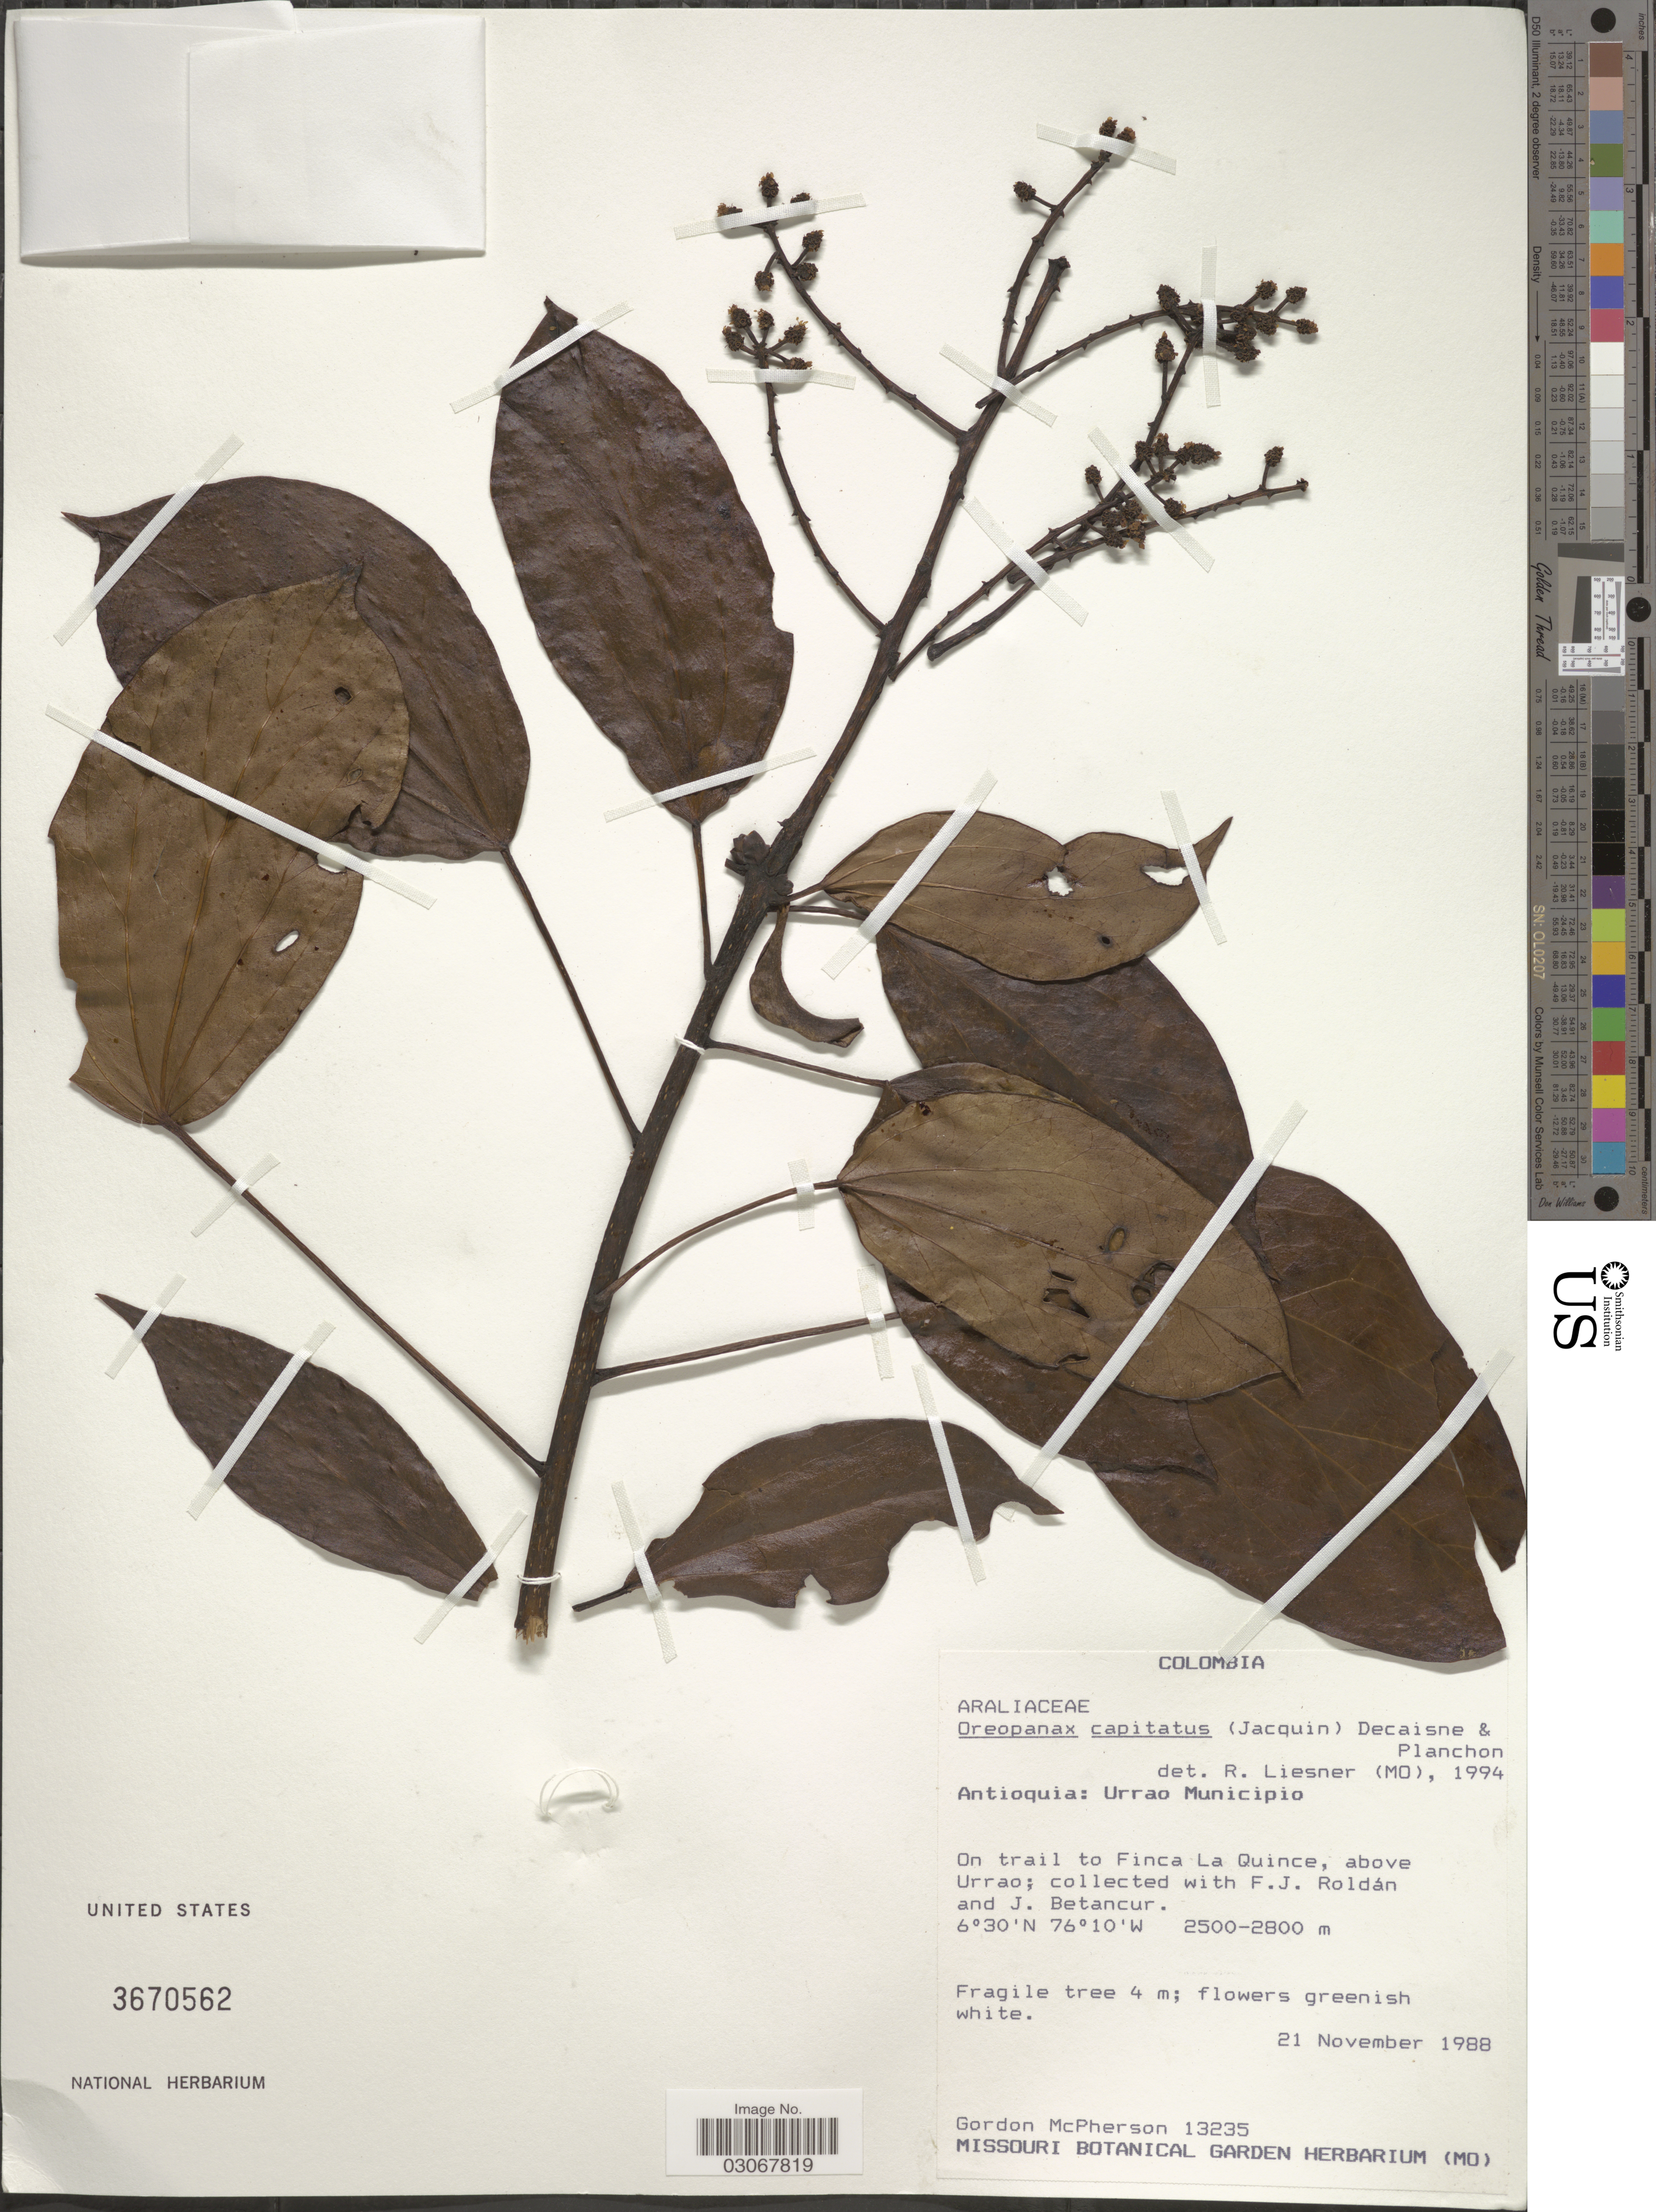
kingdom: Plantae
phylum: Tracheophyta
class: Magnoliopsida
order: Apiales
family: Araliaceae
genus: Oreopanax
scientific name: Oreopanax capitatus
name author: (Jacq.) Decne. & Planch.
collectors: G. D. McPherson, F. J. Roldán & J. Betancur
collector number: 13235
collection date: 1988-11-21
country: Colombia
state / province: Antioquia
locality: Urrao Municipio. On trail to Finca La Quince, above Urrao.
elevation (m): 2500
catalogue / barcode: US 3670562